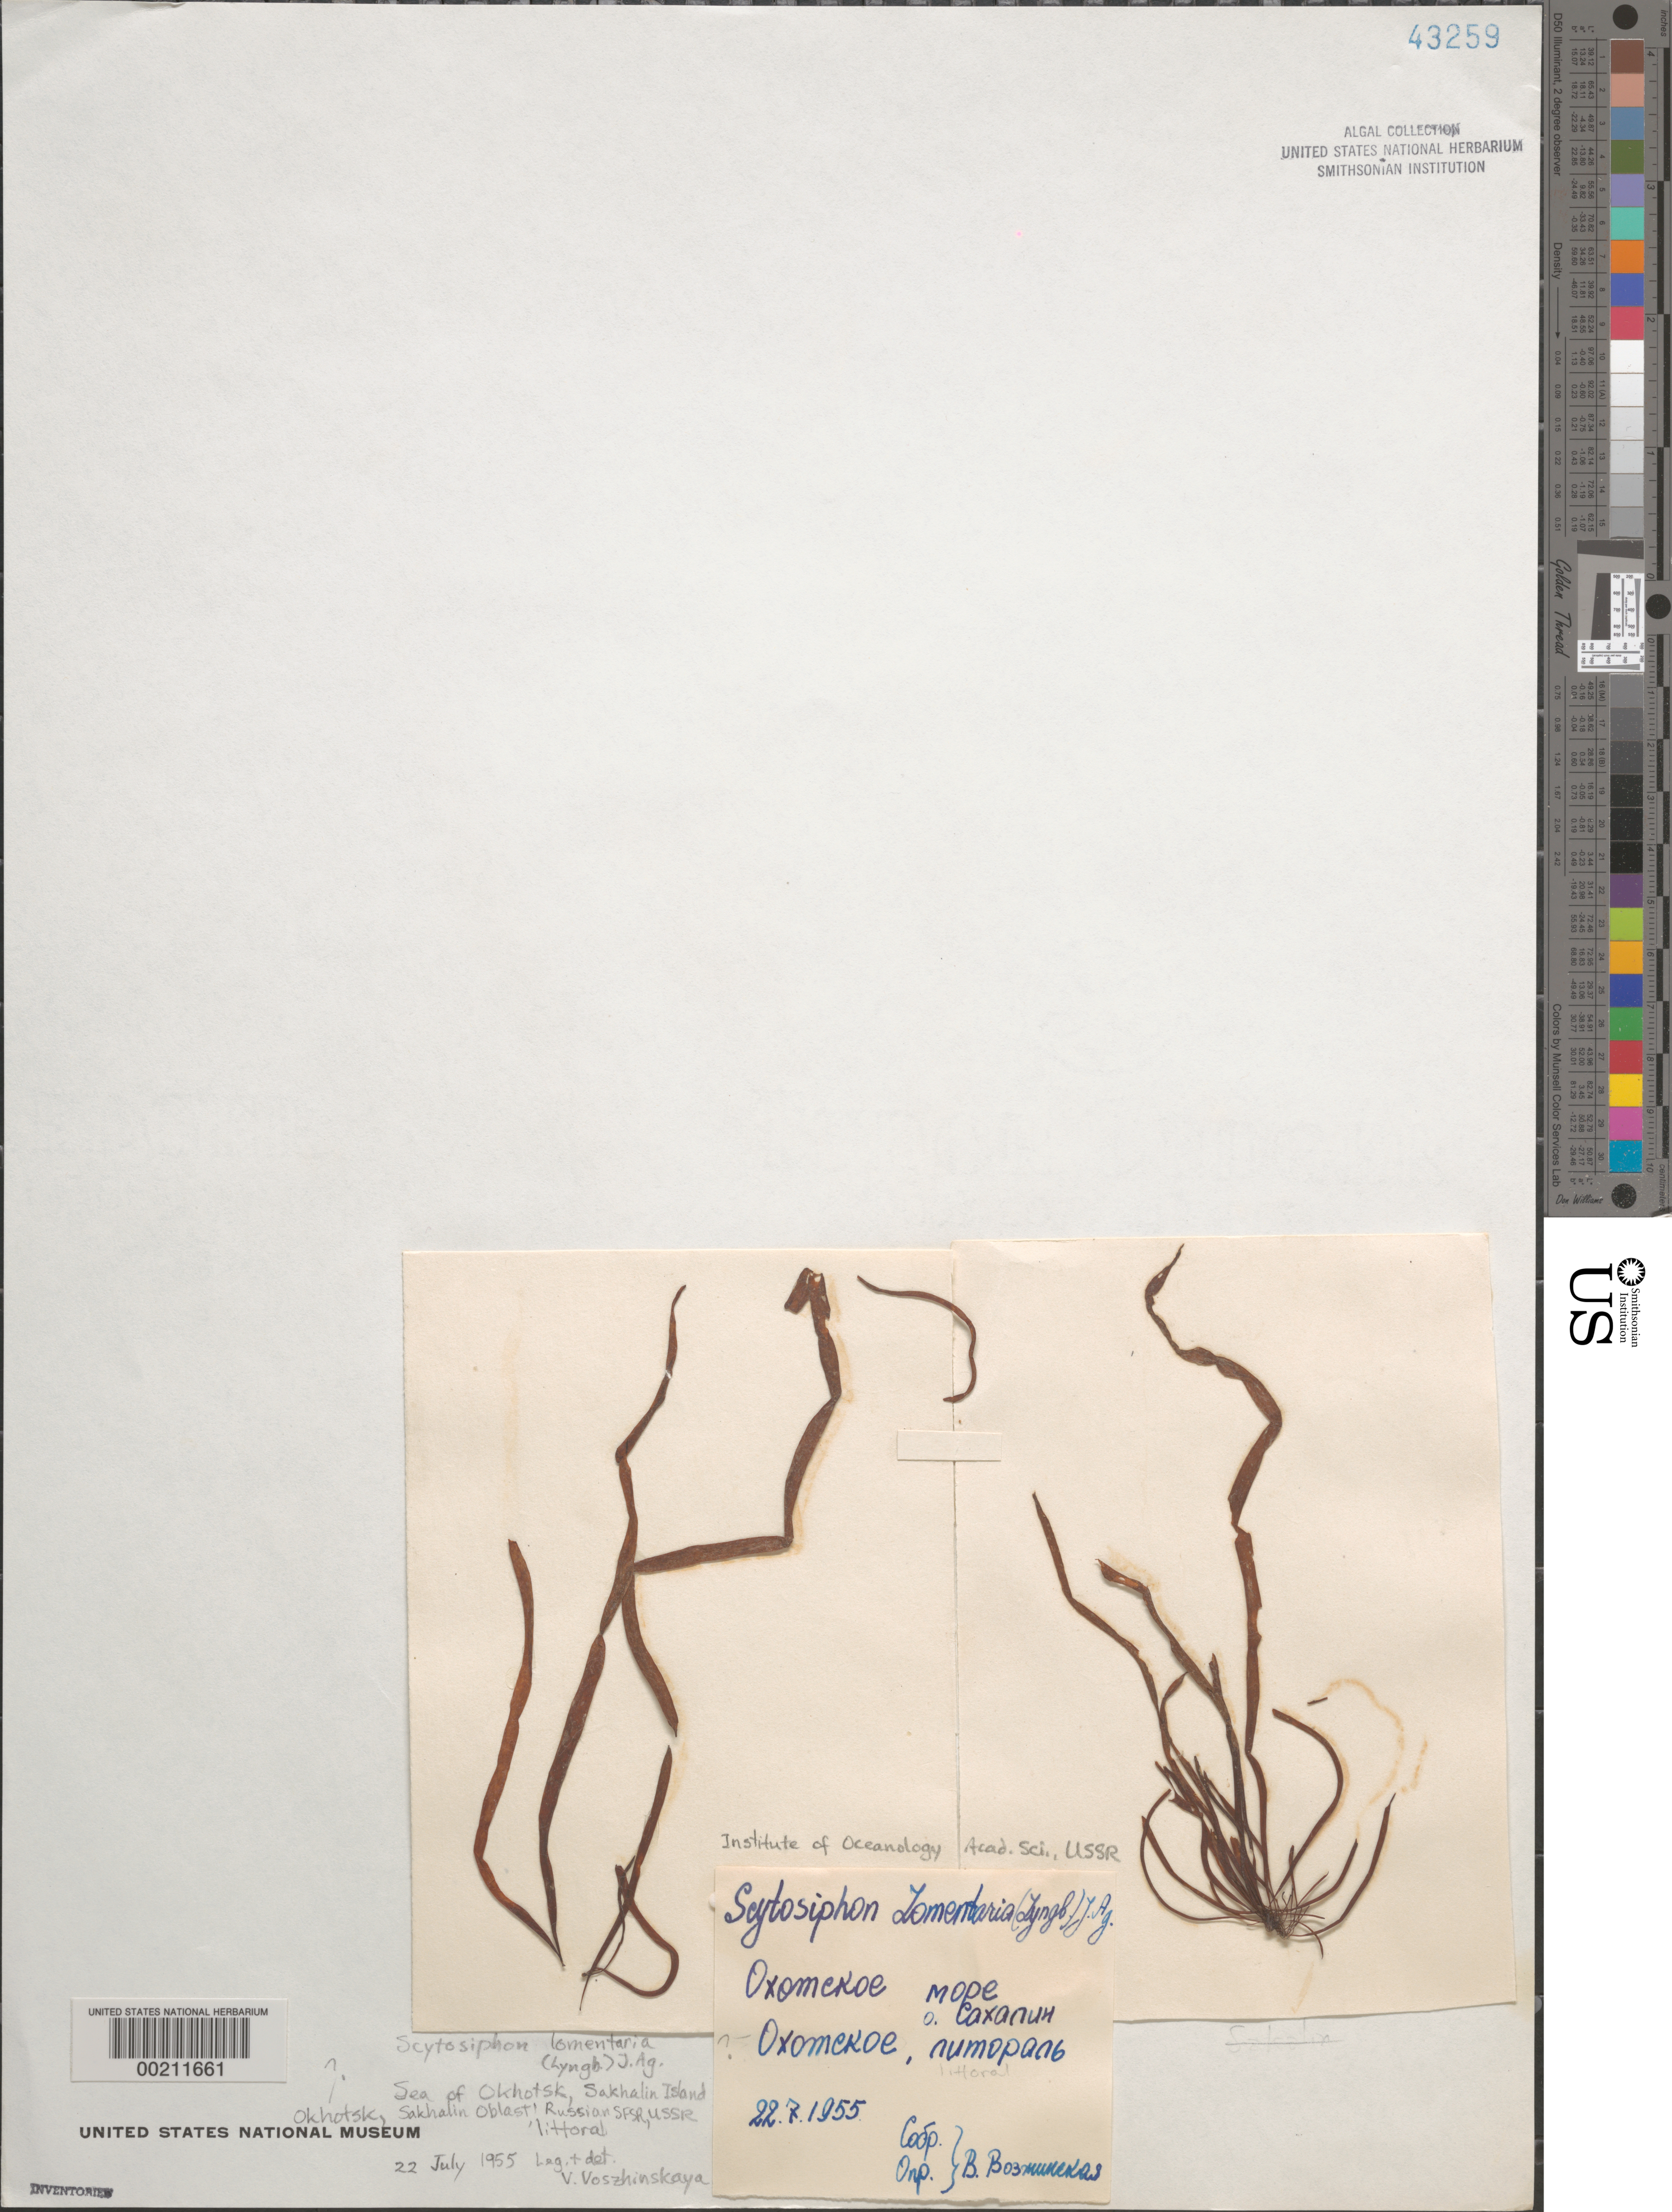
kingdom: Chromista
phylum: Ochrophyta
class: Phaeophyceae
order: Scytosiphonales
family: Scytosiphonaceae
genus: Scytosiphon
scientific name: Scytosiphon lomentaria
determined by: Vozzhinskaya, V.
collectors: V. Vozzhinskaya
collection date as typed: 22 Jul 1955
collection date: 1955-07-22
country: Russian Federation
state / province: Sakhalin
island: Sakhalin Island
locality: Sea of Okhotsk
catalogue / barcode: US 43259